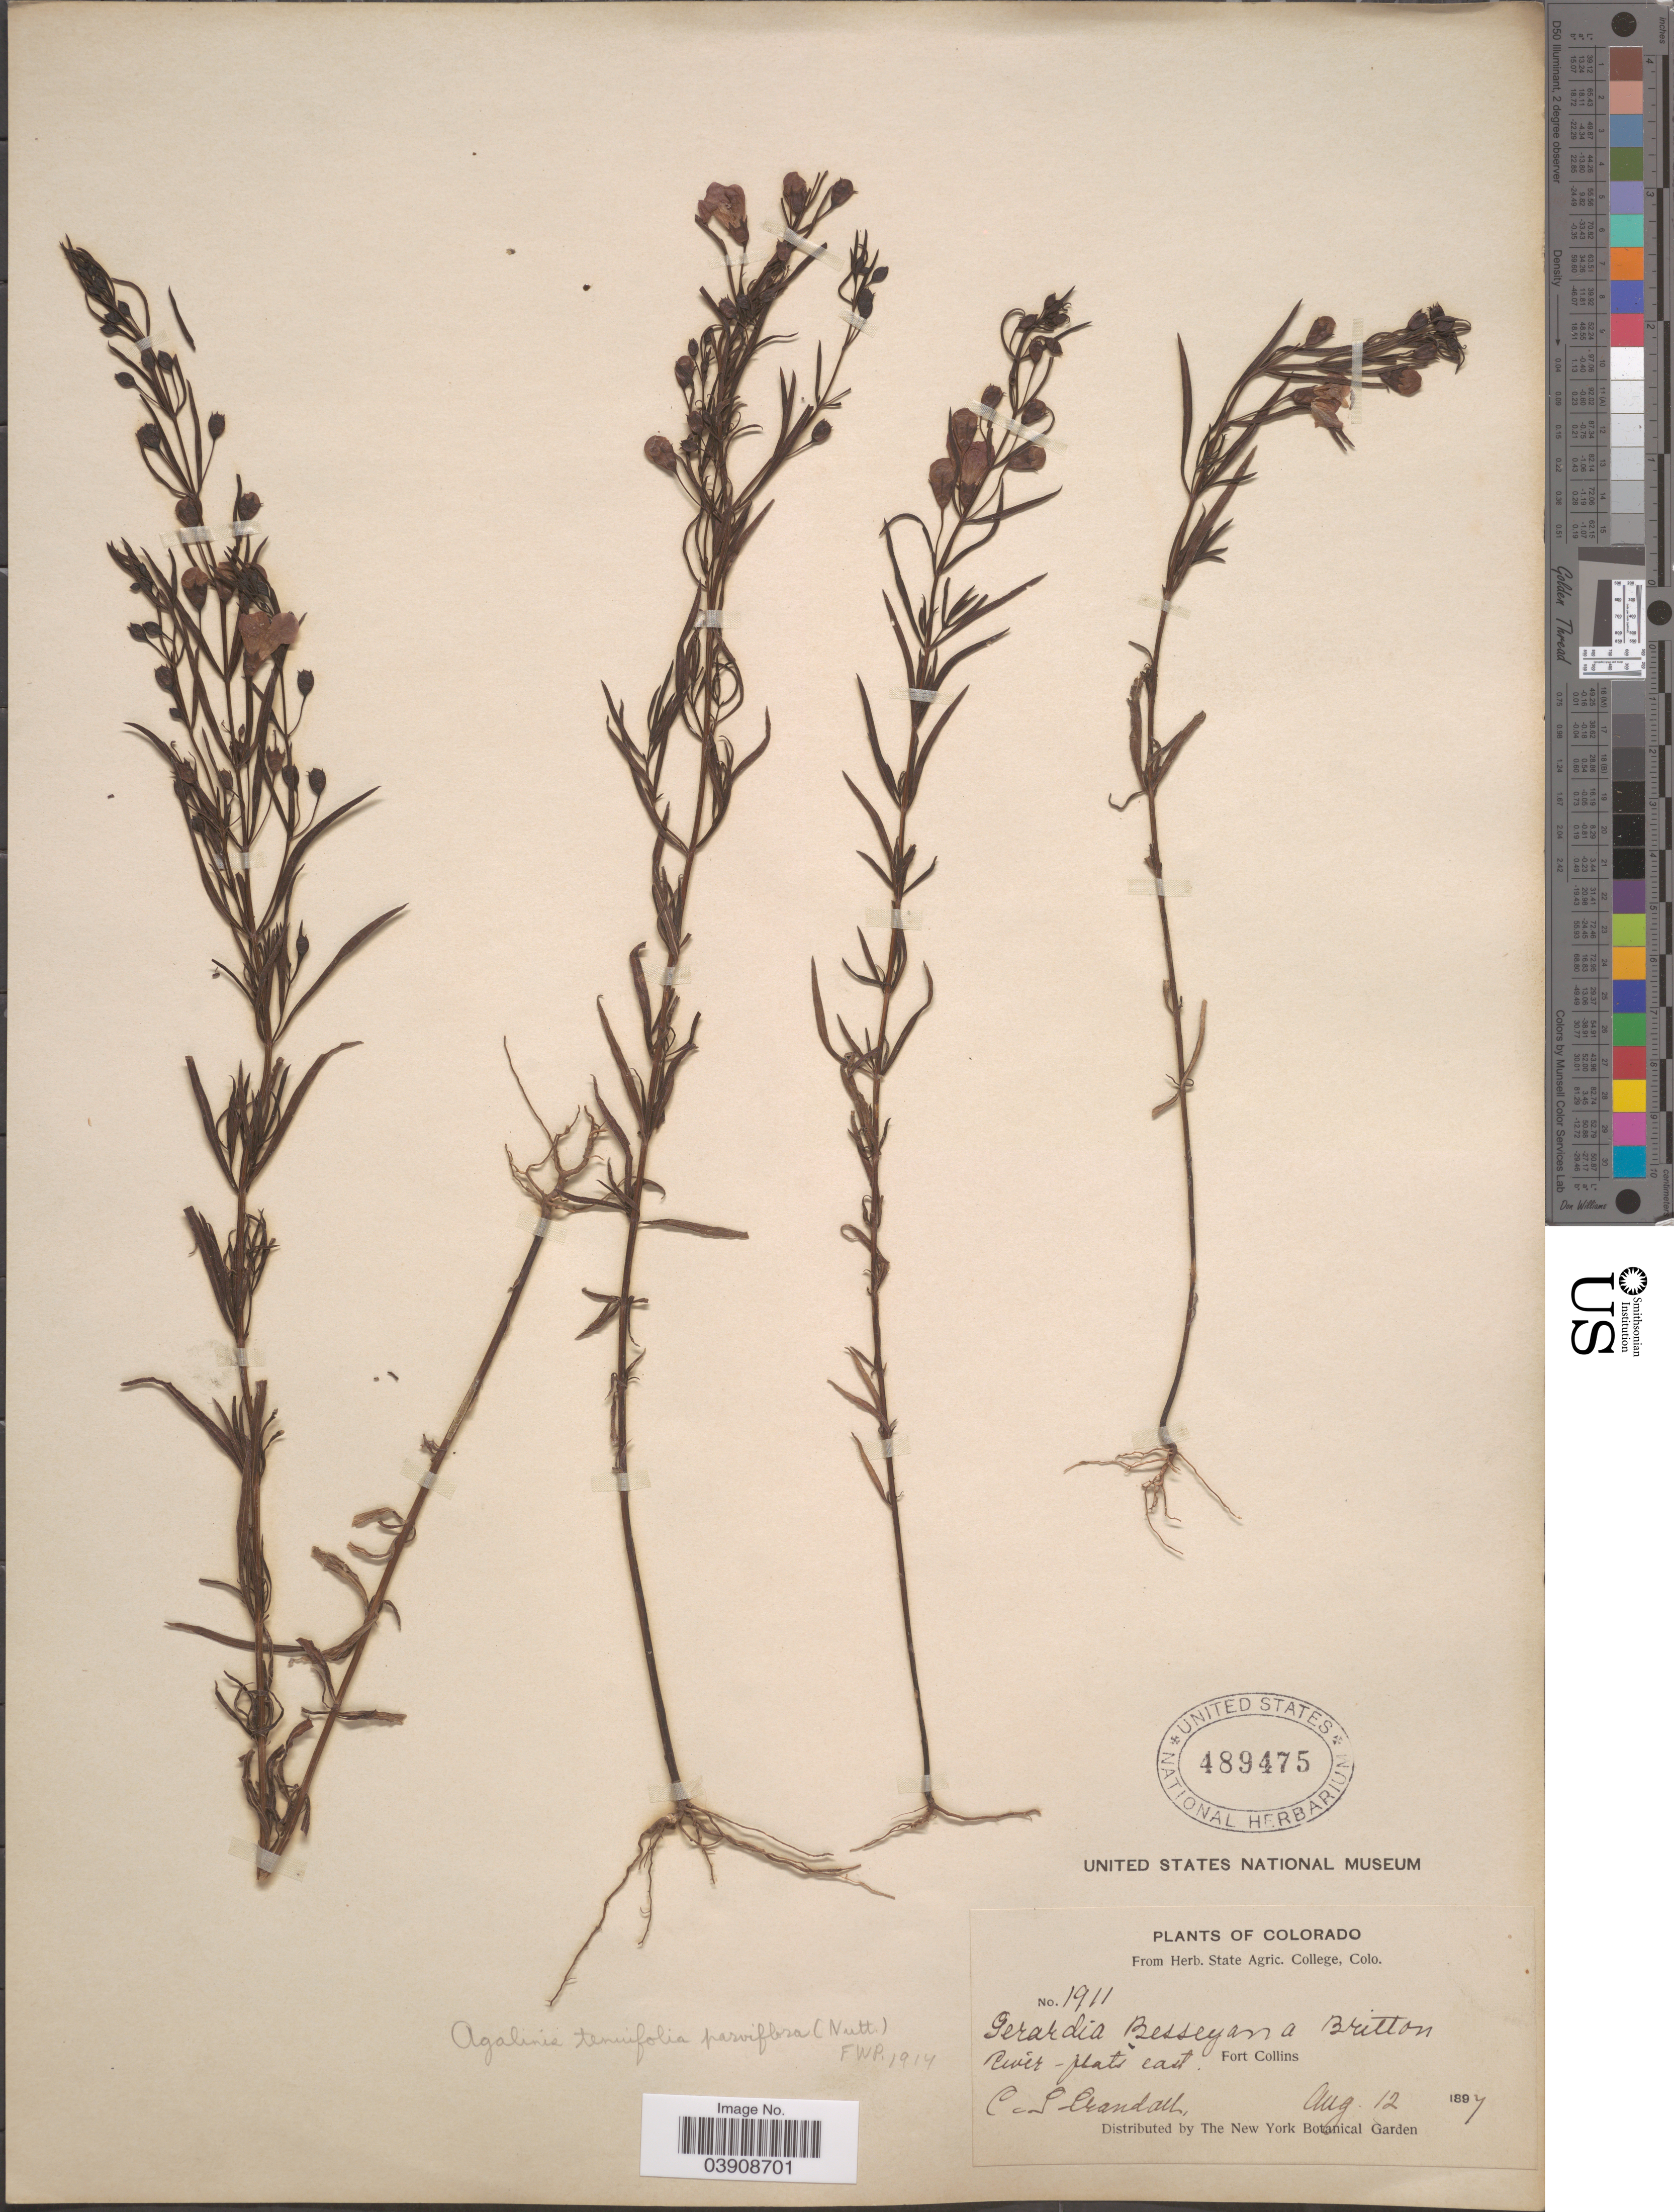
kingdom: Plantae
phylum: Tracheophyta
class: Magnoliopsida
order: Lamiales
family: Orobanchaceae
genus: Agalinis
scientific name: Agalinis tenuifolia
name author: (Vahl) Raf.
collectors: C. Crandall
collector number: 1911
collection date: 1897-08-12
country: United States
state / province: Colorado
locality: Rivêr-flats east. Fort Collins.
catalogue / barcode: US 489475